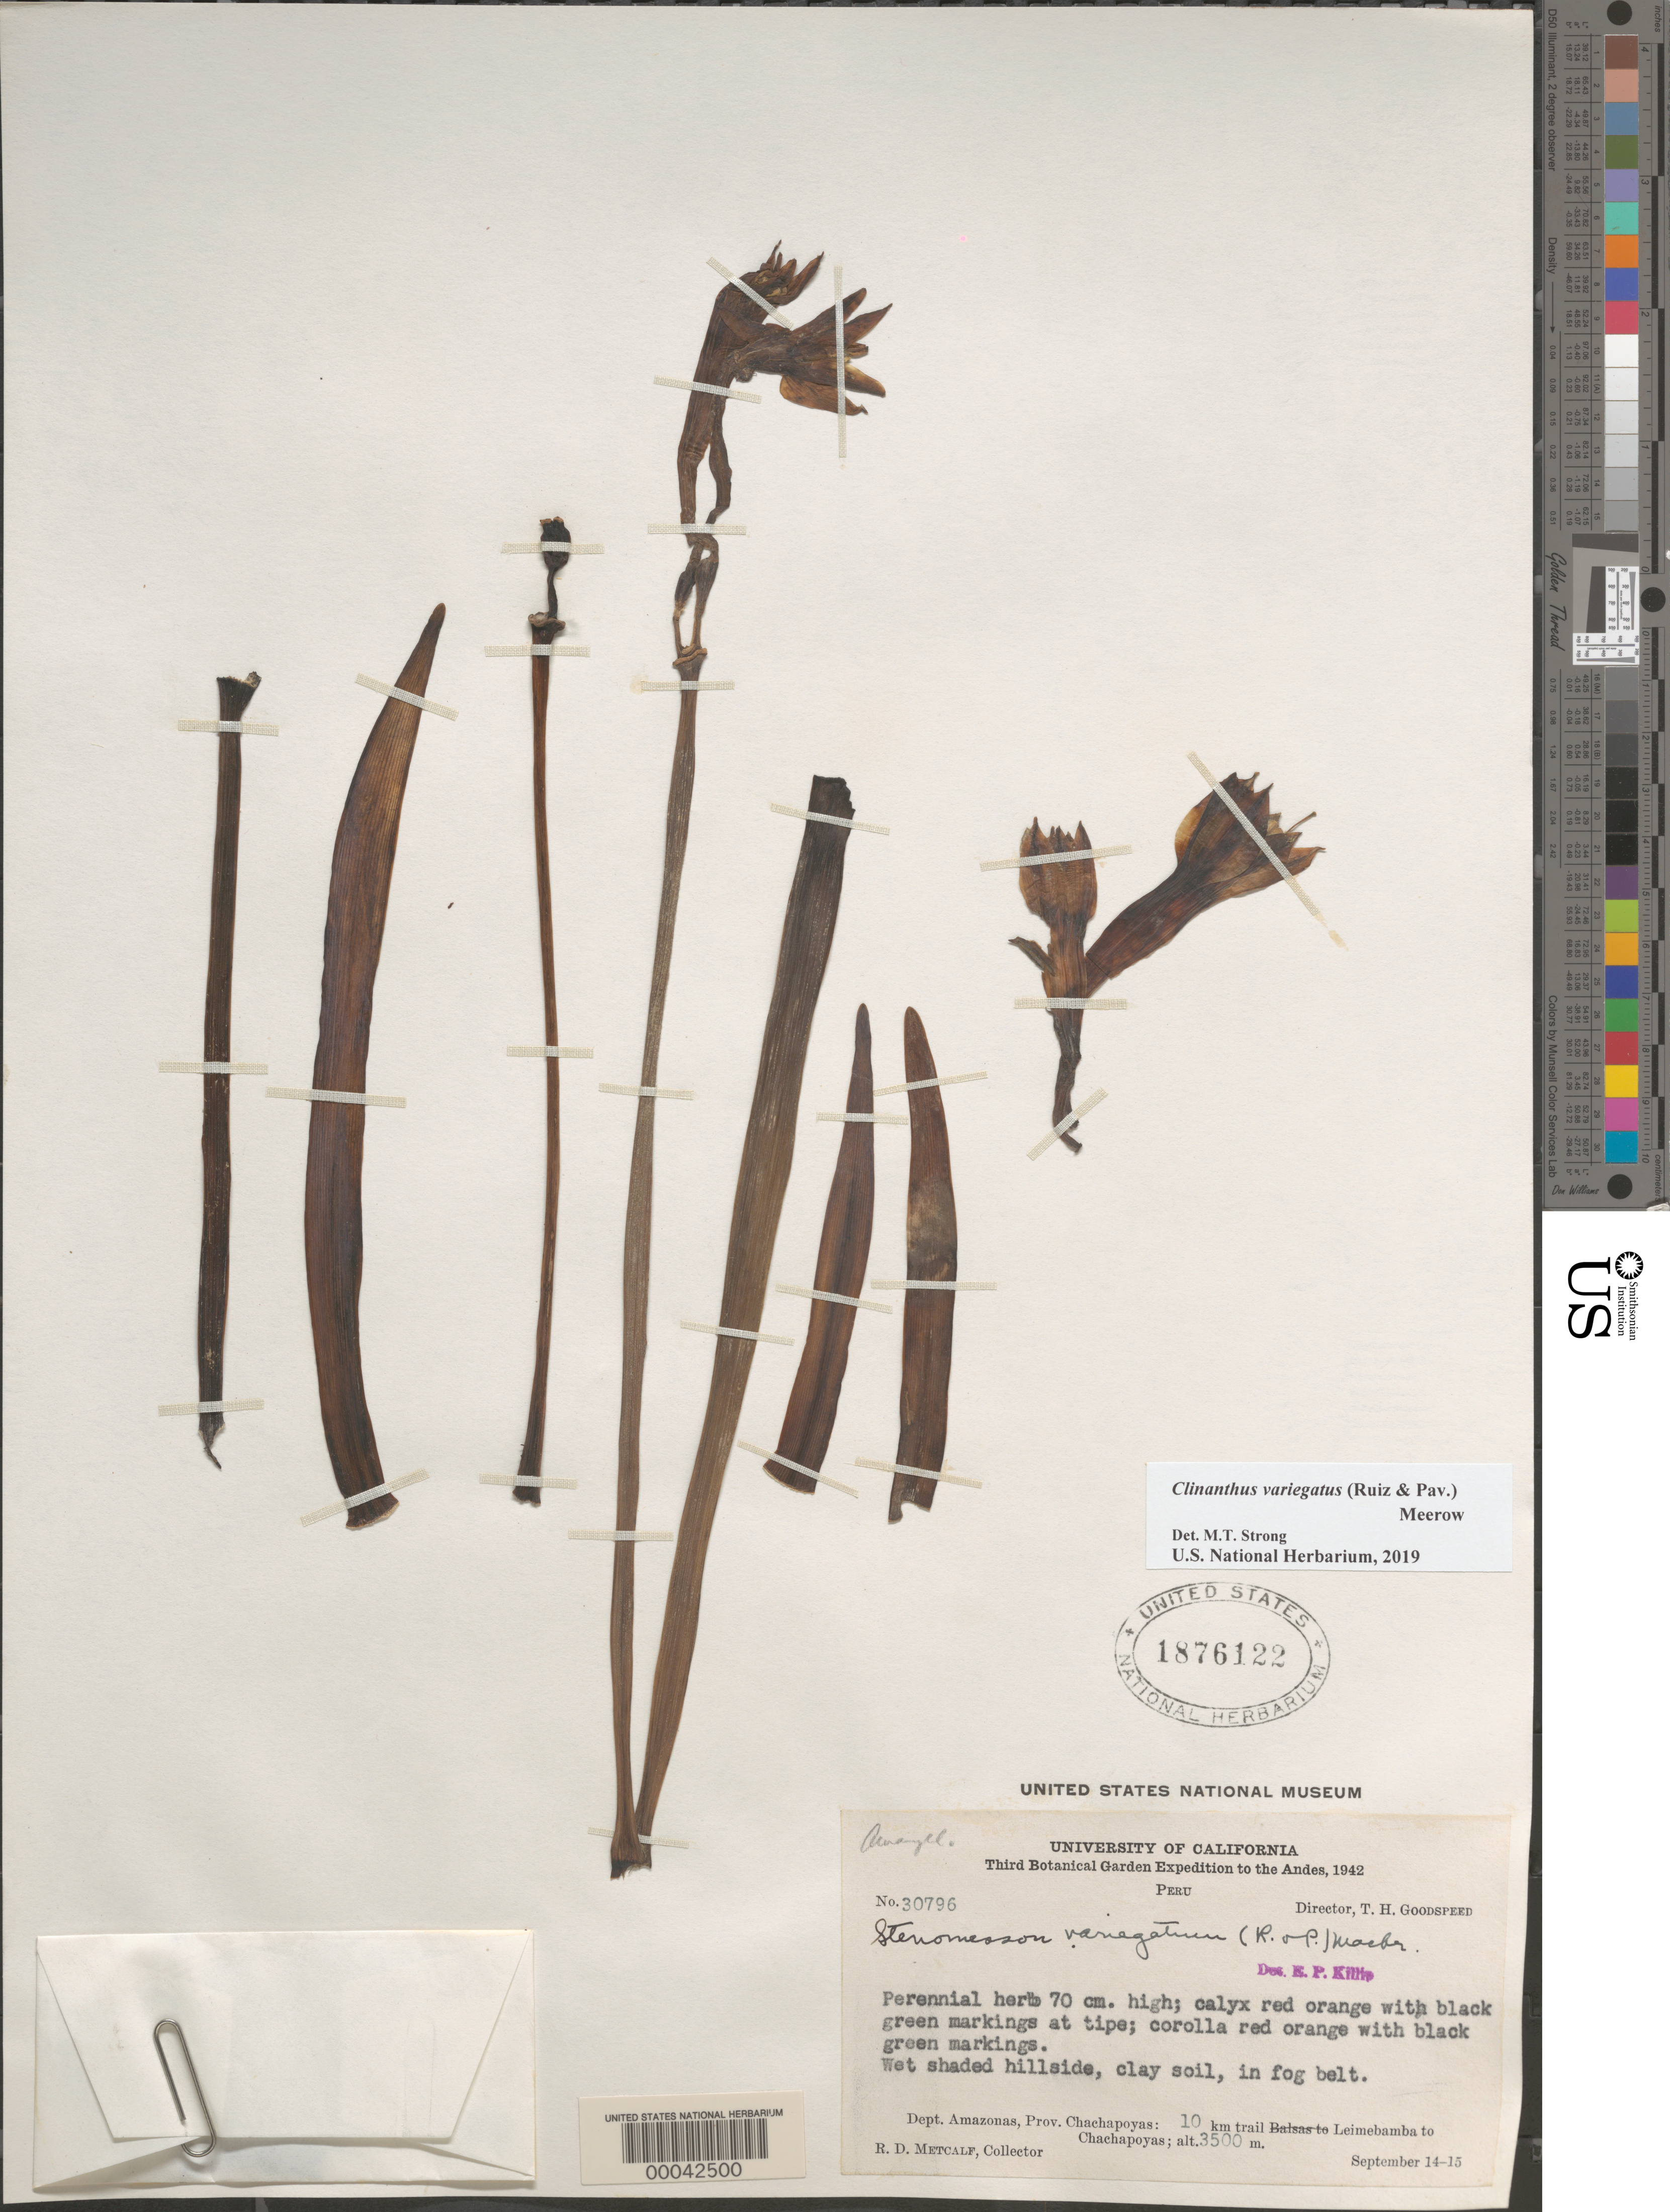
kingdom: Plantae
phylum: Tracheophyta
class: Liliopsida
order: Asparagales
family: Amaryllidaceae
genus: Clinanthus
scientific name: Clinanthus variegatus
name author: (Ruiz & Pav.) Meerow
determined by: Strong, Mark T., (BOT), Smithsonian Institution - National Museum of Natural History (UNITED STATES)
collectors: R. D. Metcalf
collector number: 30796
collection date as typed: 14 Sep 1942 to 15 Sep 1942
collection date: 1942-09-14/1942-09-15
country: Peru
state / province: Amazonas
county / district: Chachapoyas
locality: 10 km trail Leimebamba to Chachapoyas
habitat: Wet shaded hillside, clay soil, in fog belt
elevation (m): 3500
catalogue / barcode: US 1876122